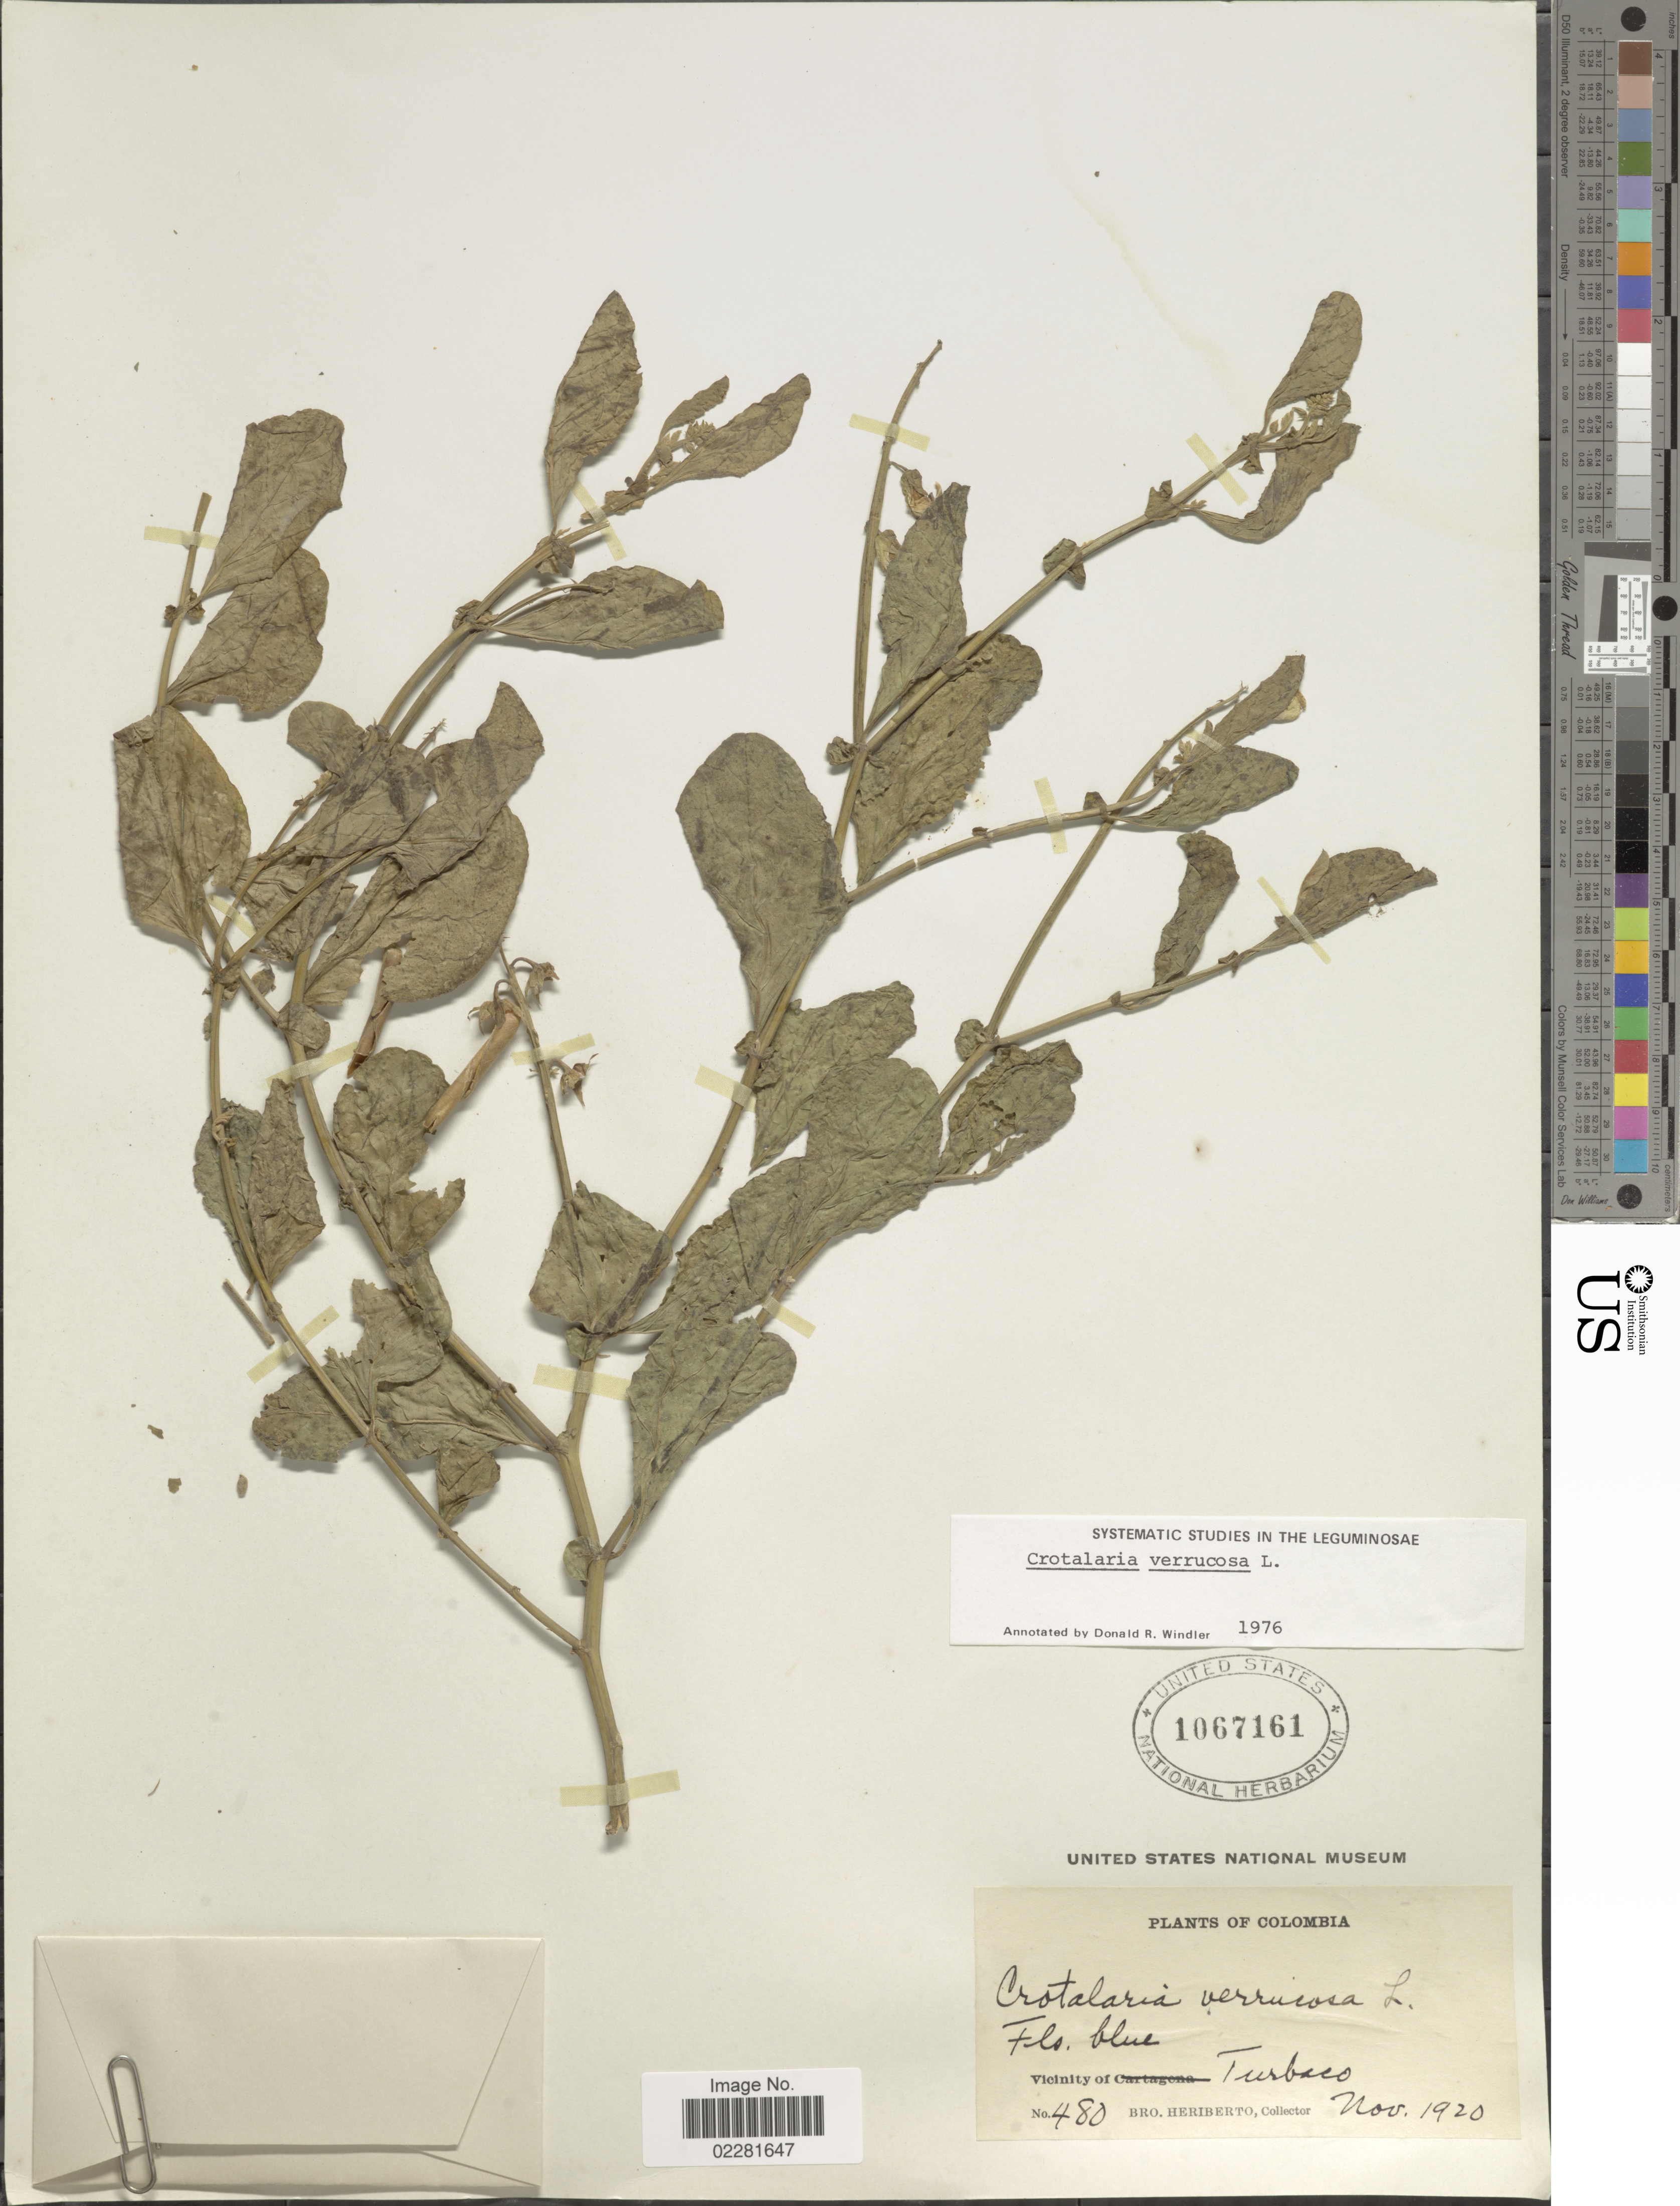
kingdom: Plantae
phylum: Tracheophyta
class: Magnoliopsida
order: Fabales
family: Fabaceae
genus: Crotalaria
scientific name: Crotalaria verrucosa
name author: L.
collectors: B. Heriberto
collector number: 480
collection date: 1920-11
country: Colombia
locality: Vicinity of Turbaco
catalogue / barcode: US 1067161